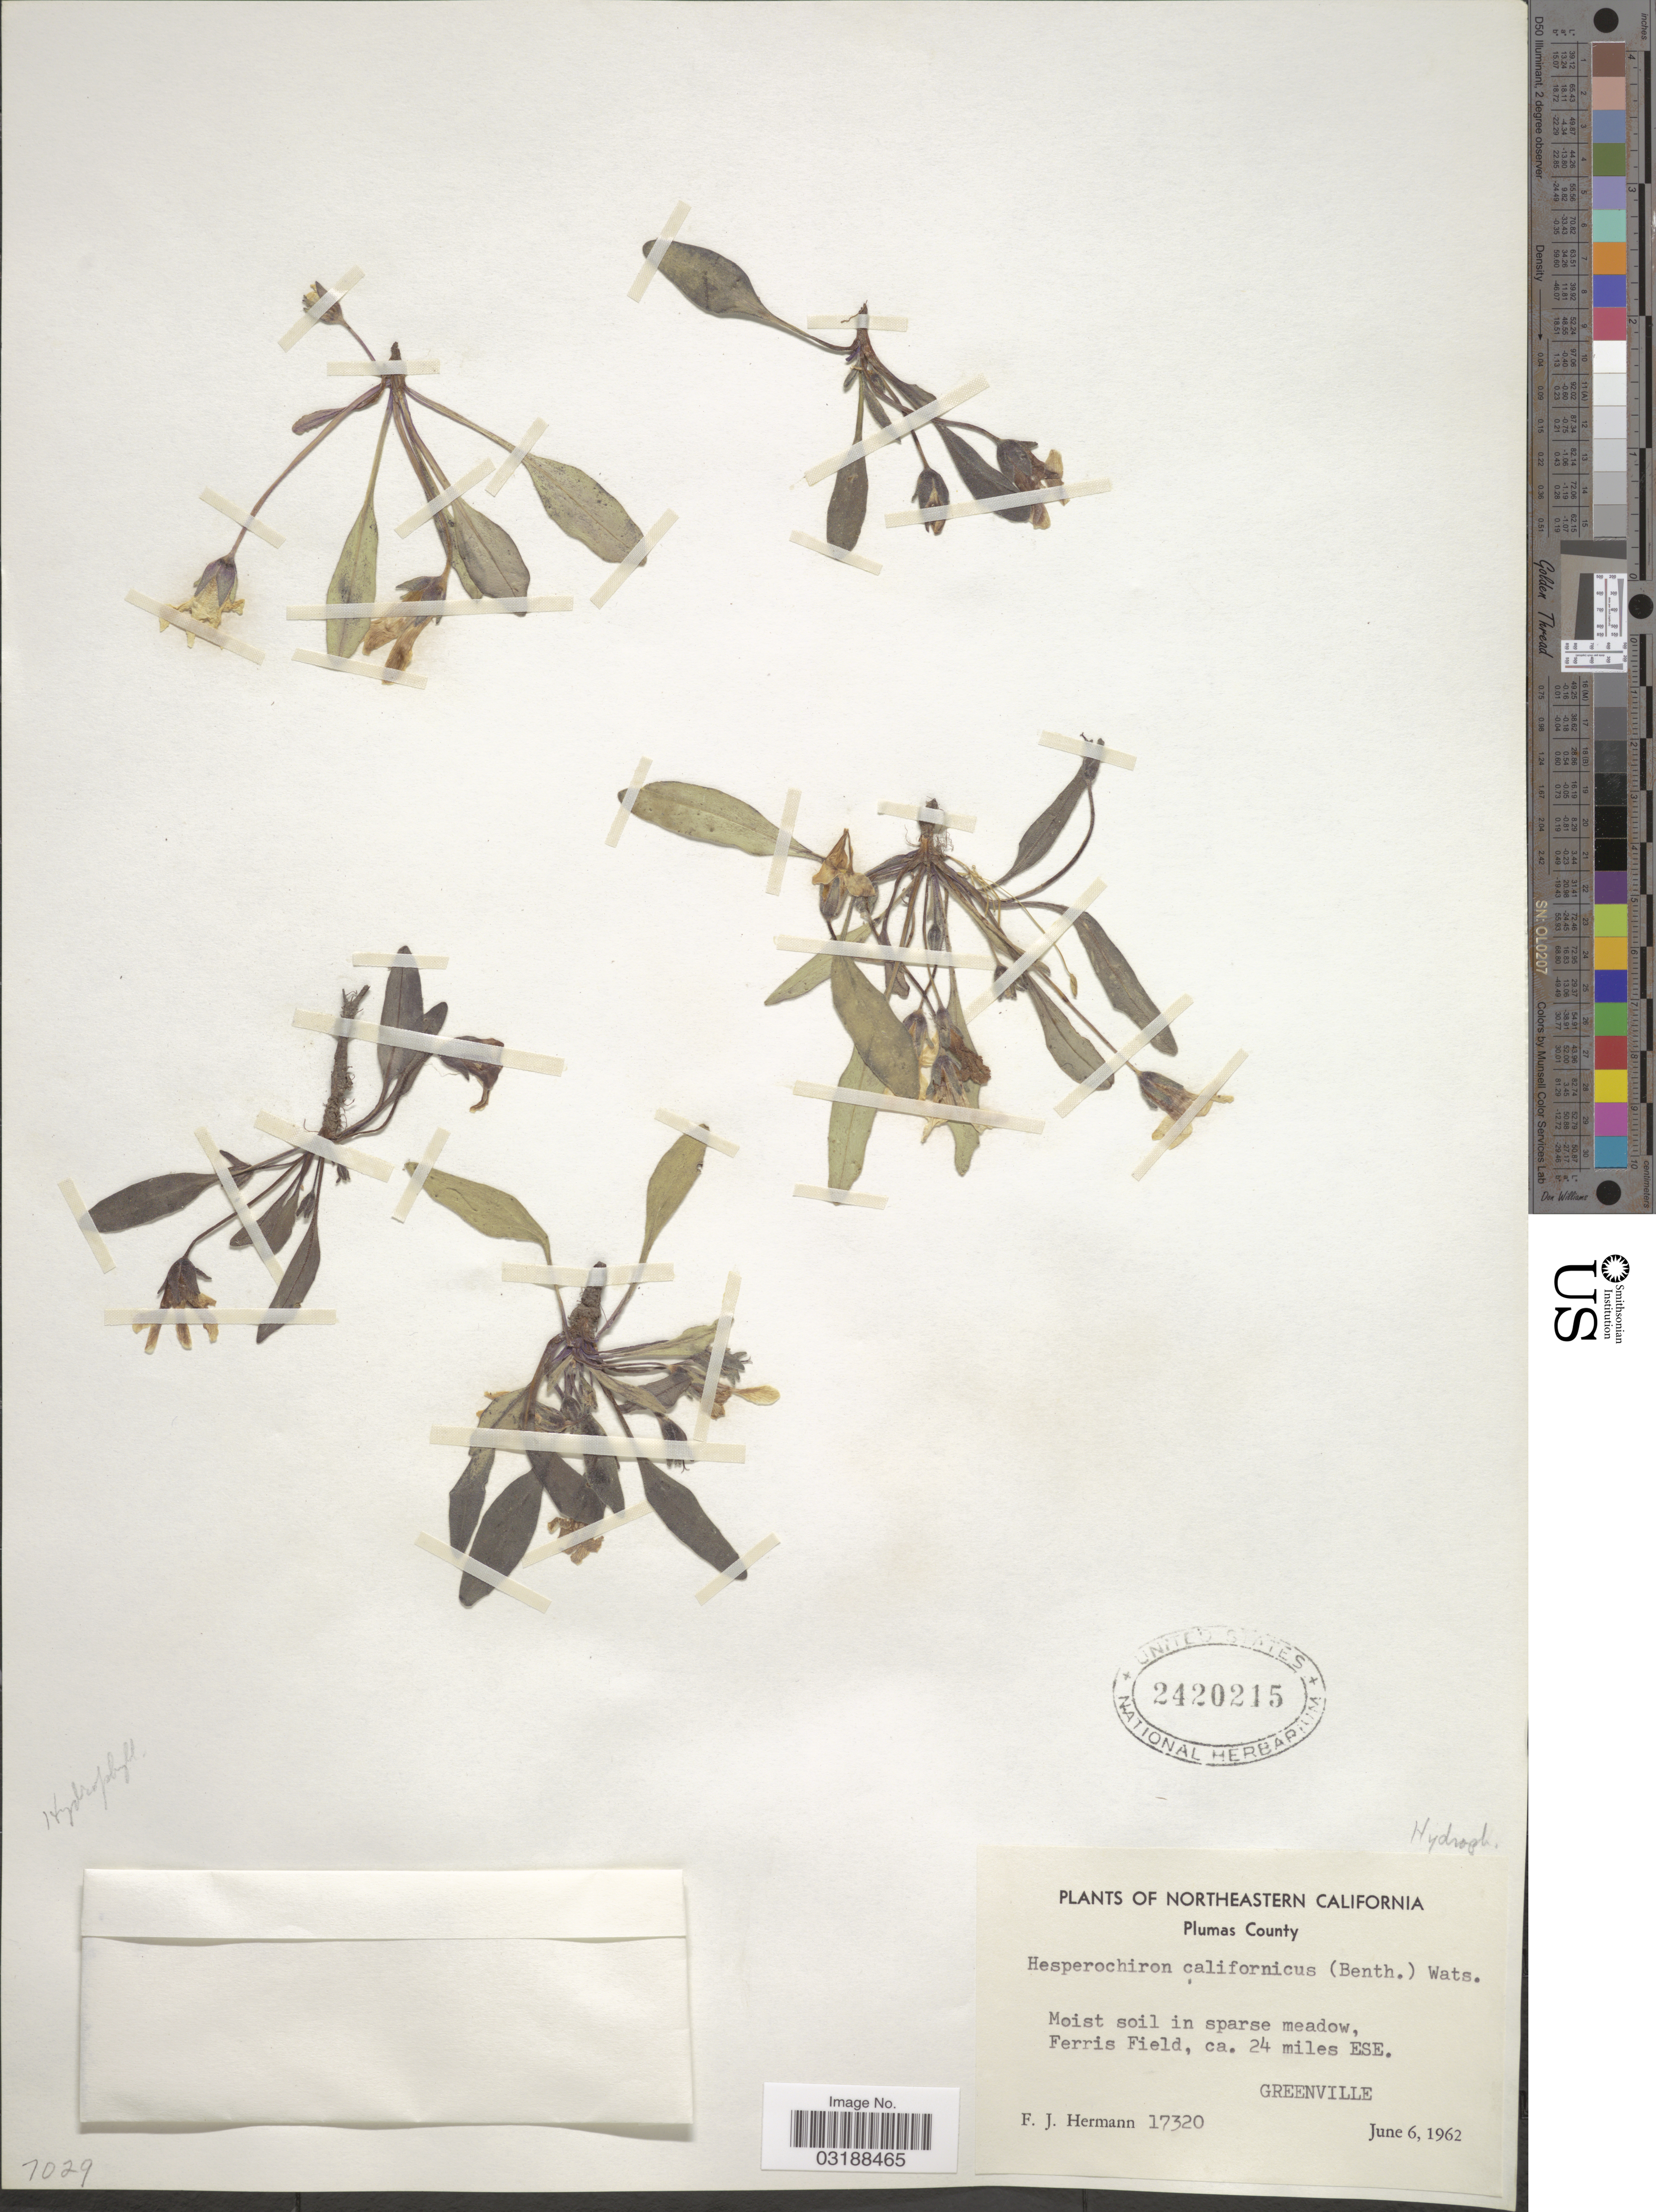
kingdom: Plantae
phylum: Tracheophyta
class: Magnoliopsida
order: Boraginales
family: Hydrophyllaceae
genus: Hesperochiron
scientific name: Hesperochiron californicus var. typicus White ined.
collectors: F. J. Hermann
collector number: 17320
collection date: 1962-06-06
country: United States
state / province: California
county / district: Plumas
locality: Northeastern California. Plumas County. Ferris Field, ca. 24 miles ESE. Greenville.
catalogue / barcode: US 2420215